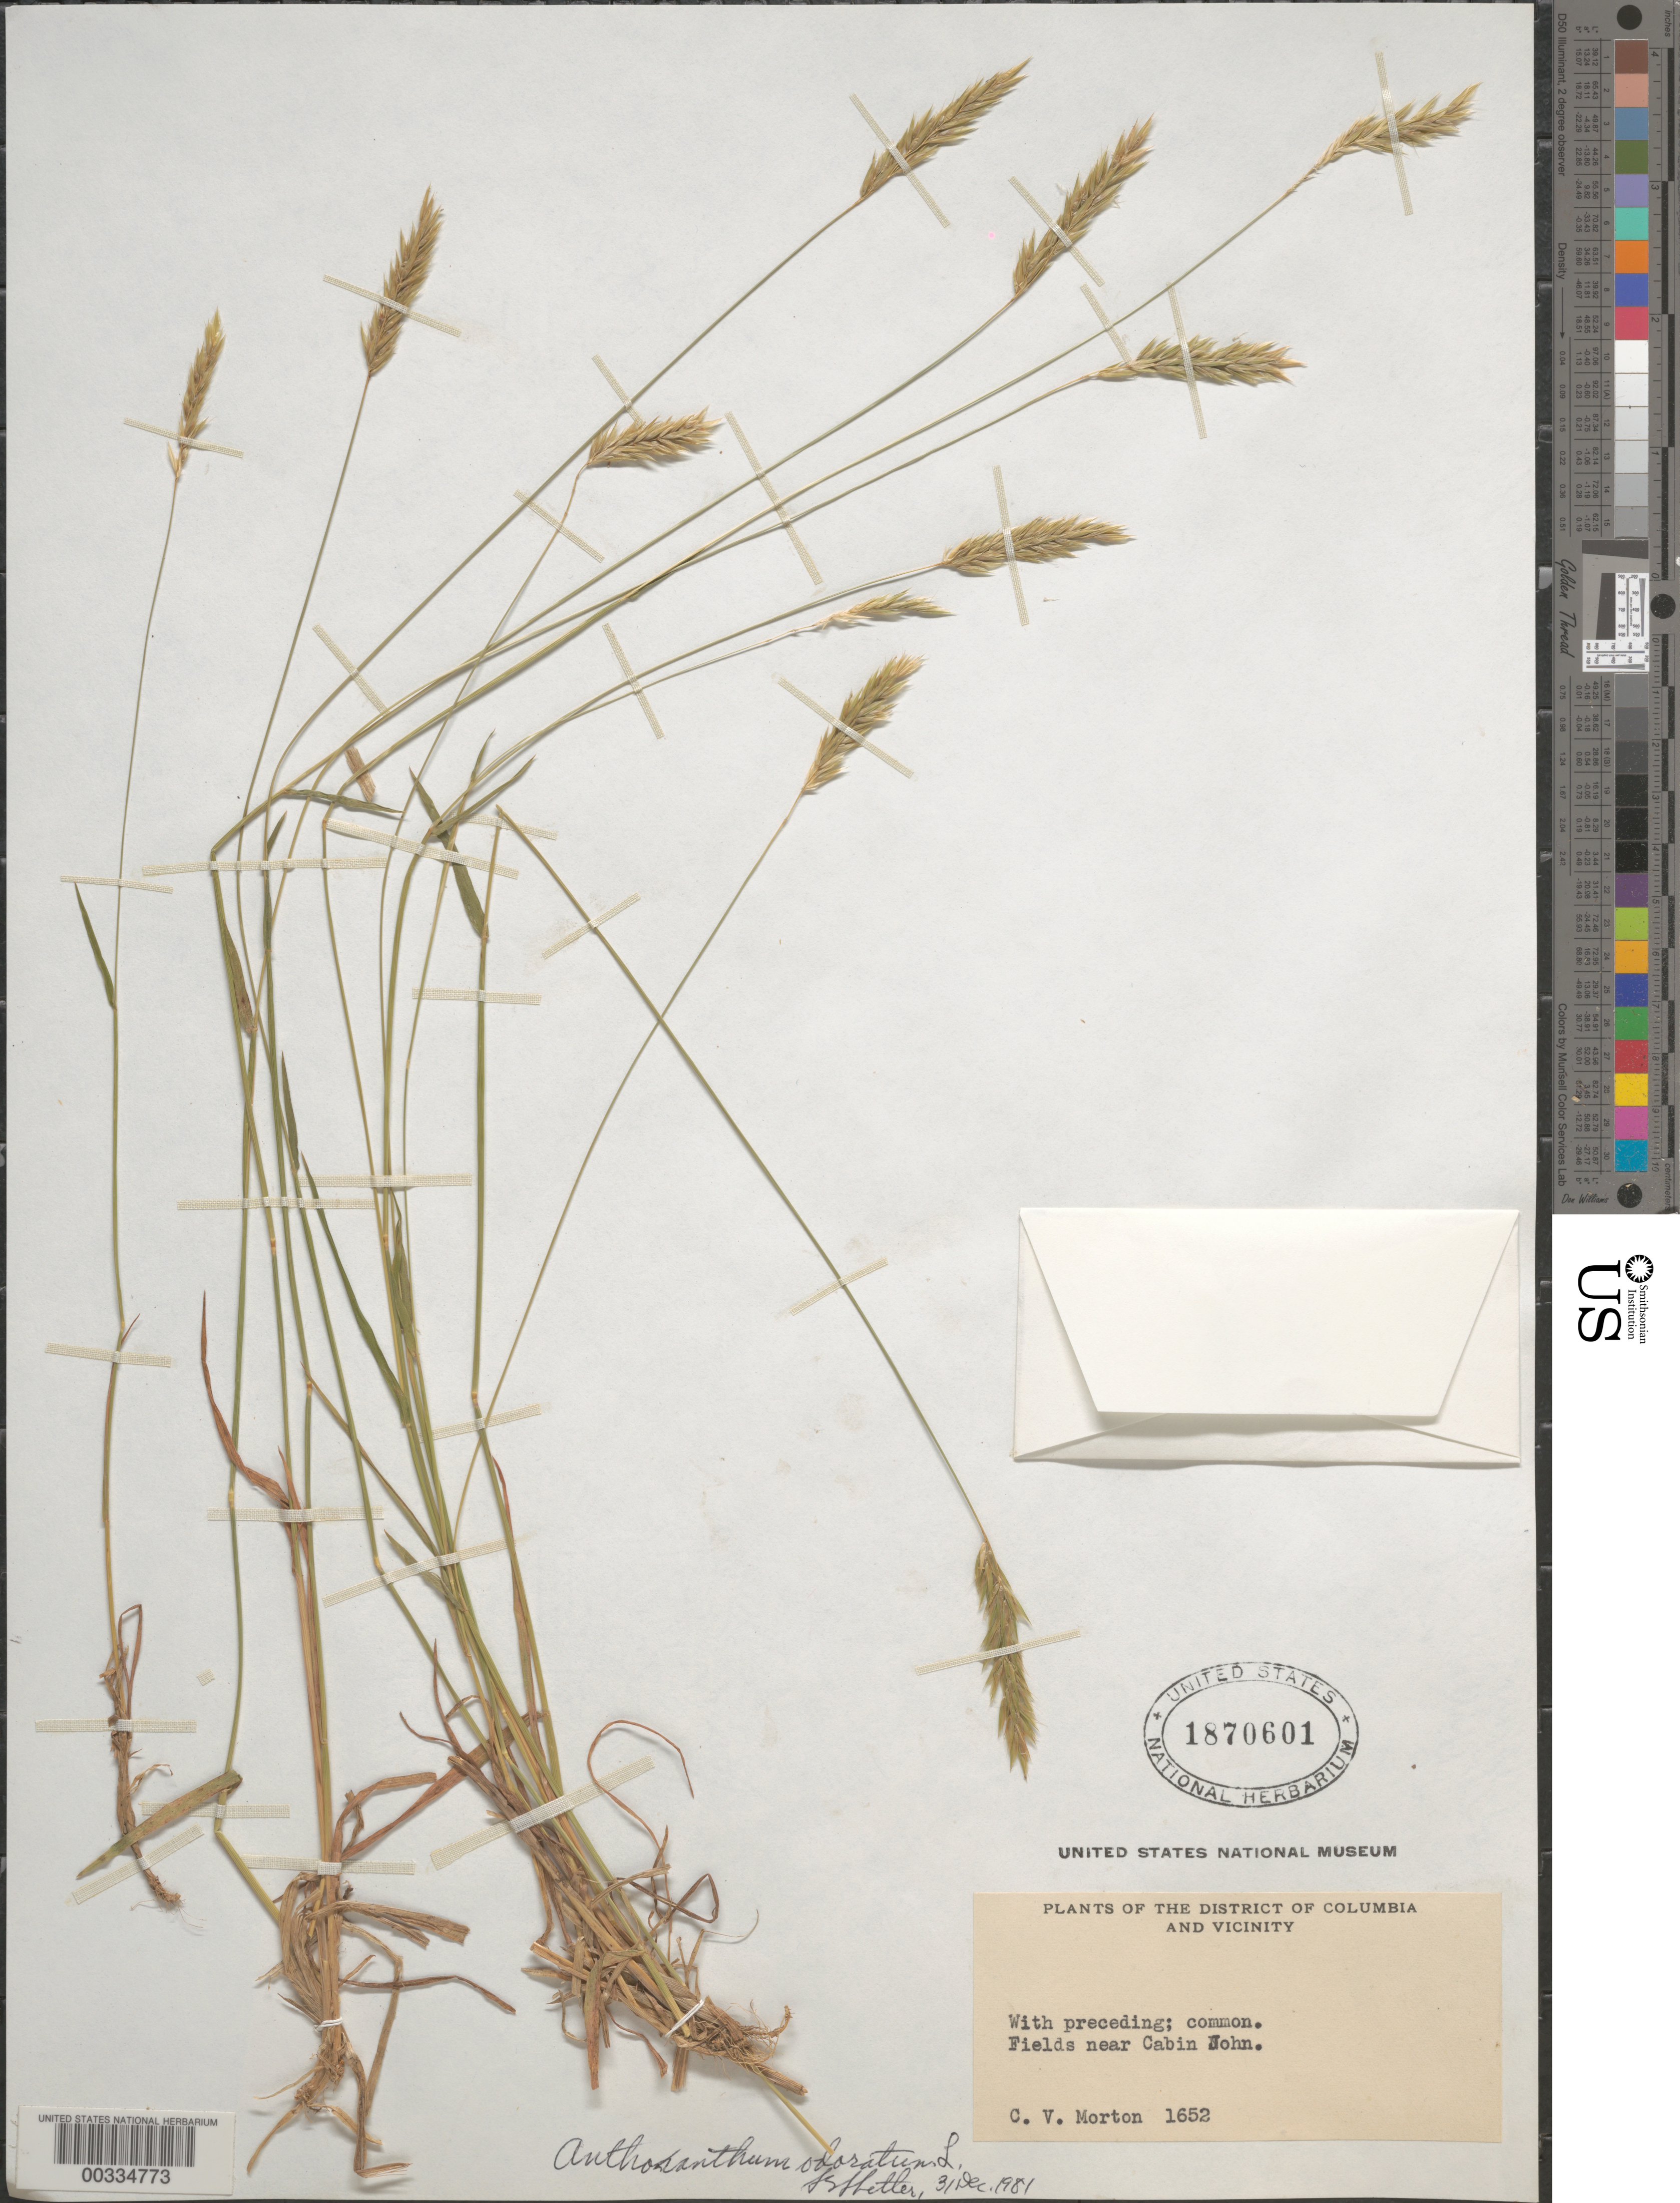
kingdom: Plantae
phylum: Tracheophyta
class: Liliopsida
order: Poales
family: Poaceae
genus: Anthoxanthum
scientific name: Anthoxanthum odoratum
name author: L.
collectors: C. V. Morton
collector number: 1652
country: United States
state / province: Maryland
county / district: Montgomery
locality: Cabin John vicinity C. & O. Canal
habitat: Fields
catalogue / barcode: US 1870601